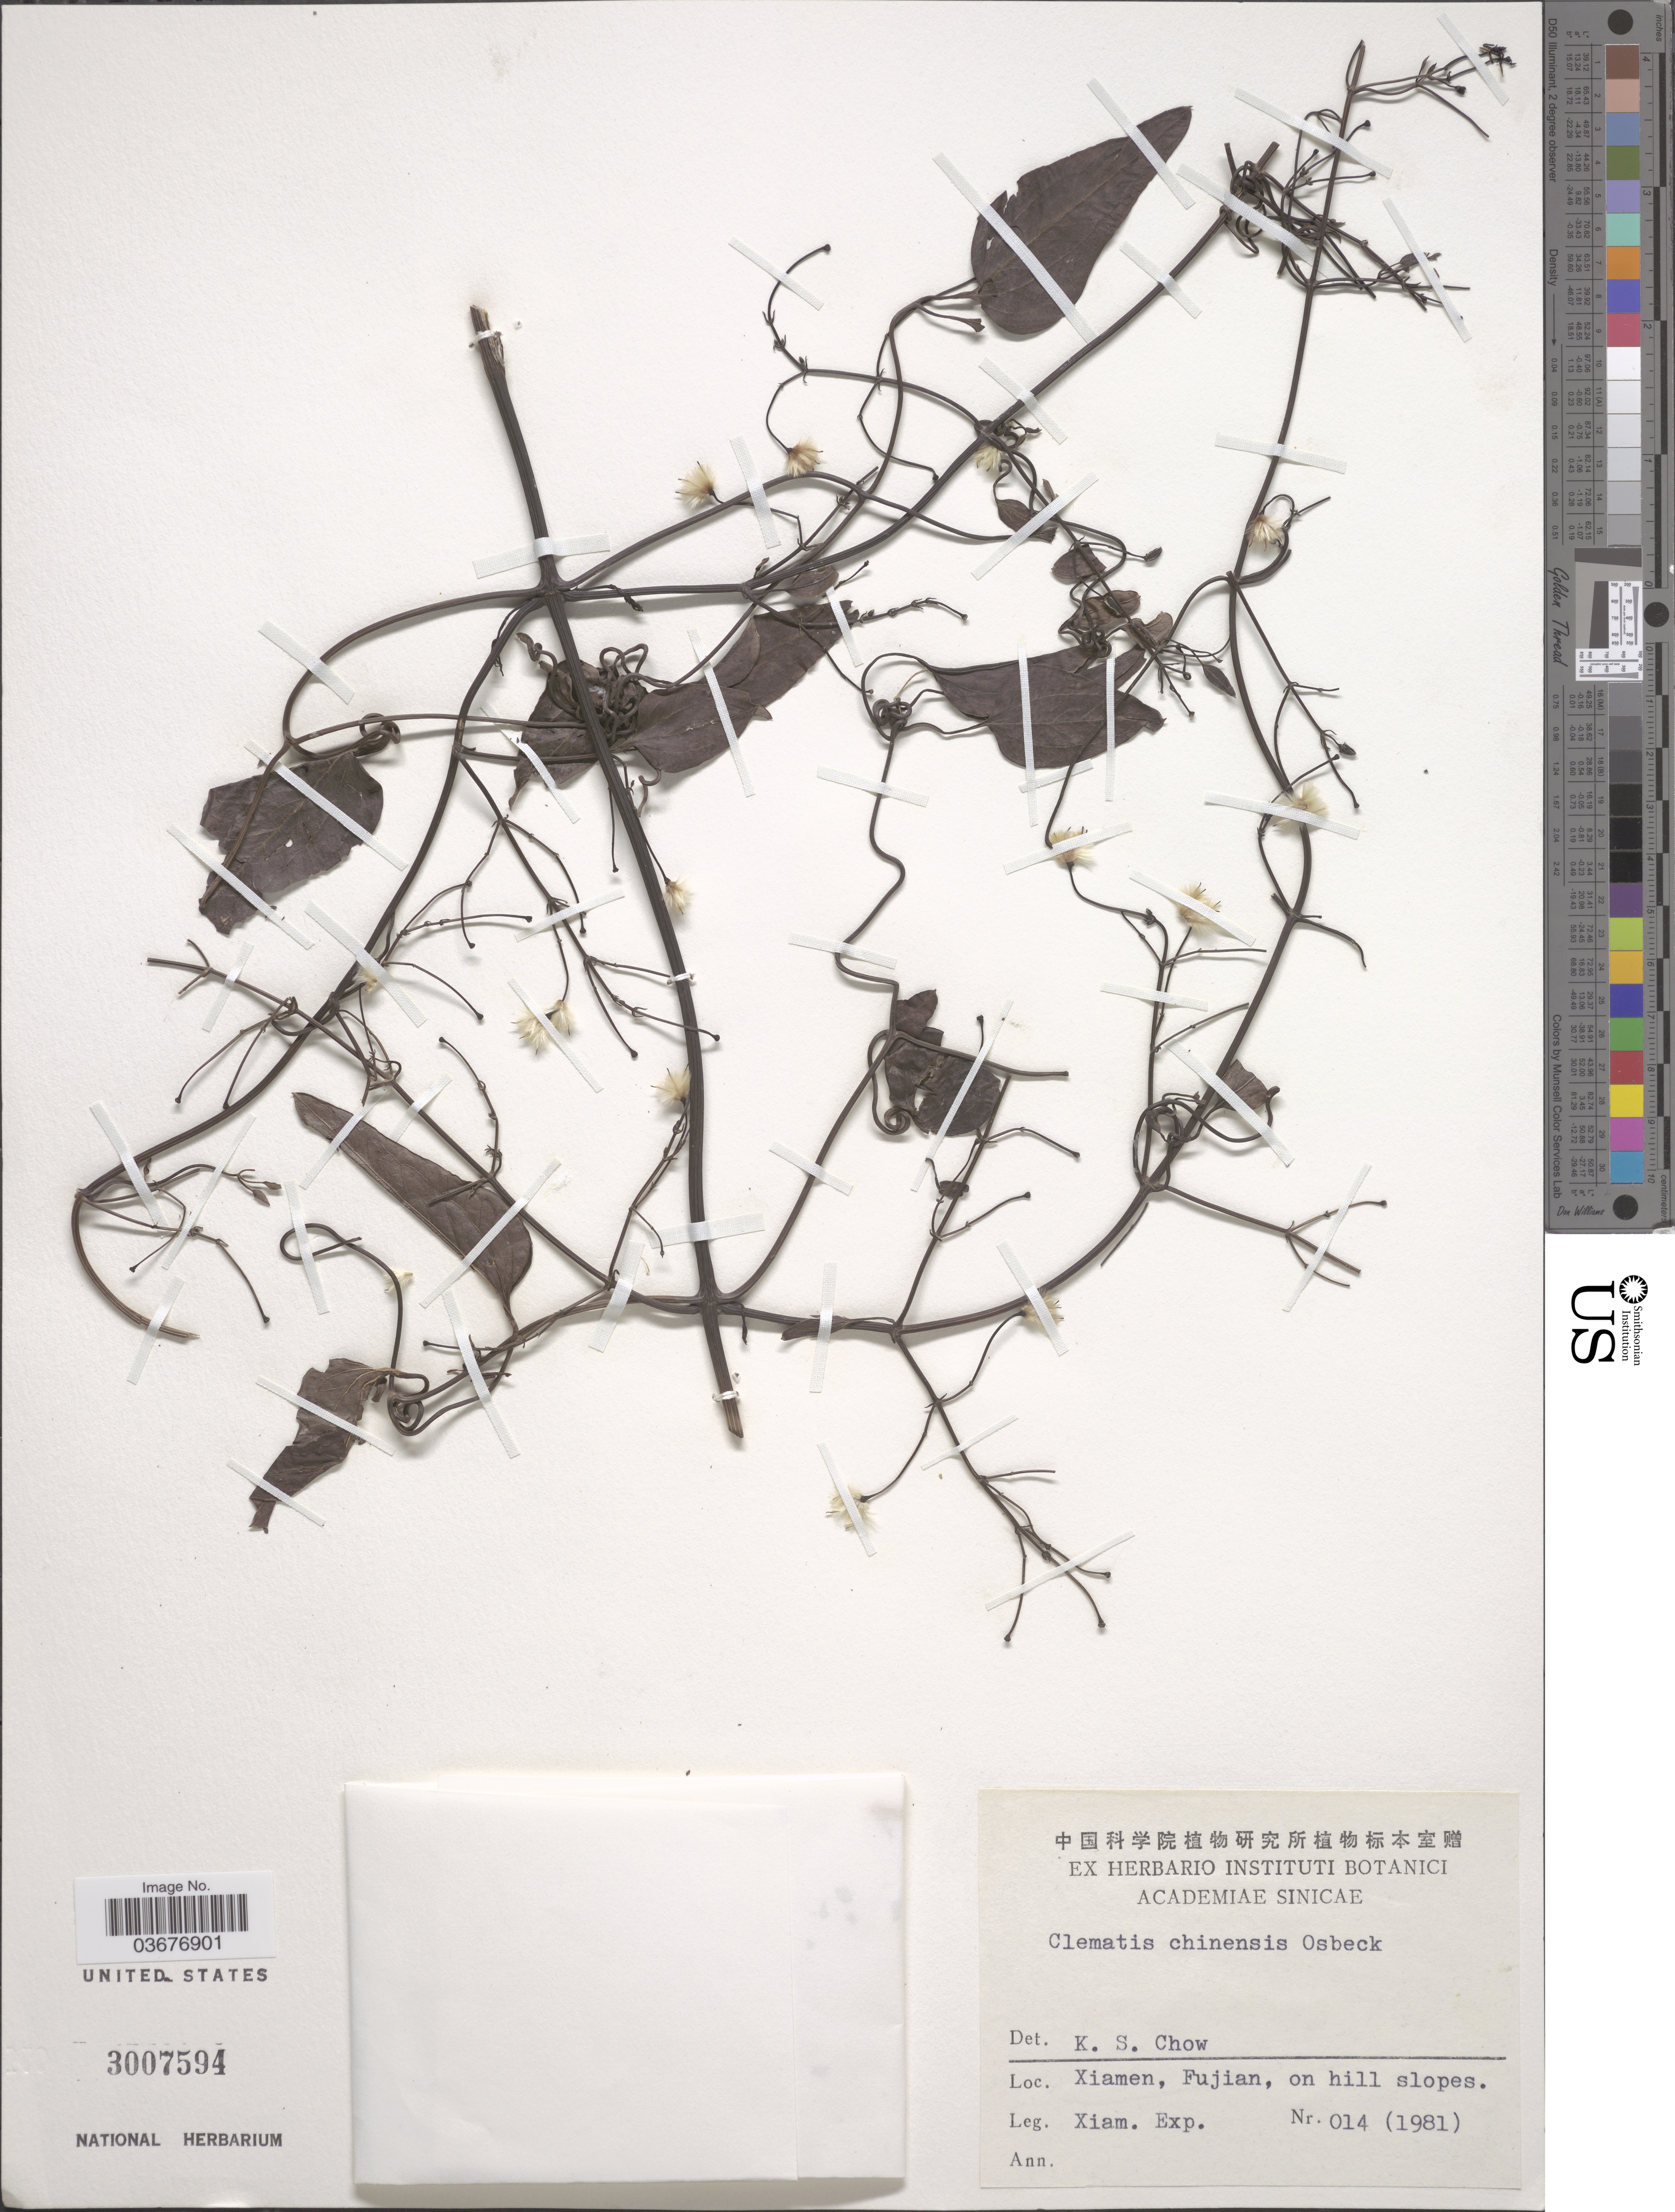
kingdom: Plantae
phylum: Tracheophyta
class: Magnoliopsida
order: Ranunculales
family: Ranunculaceae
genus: Clematis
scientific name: Clematis chinensis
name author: Retz.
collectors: Xiamen Expedition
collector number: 014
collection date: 1981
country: China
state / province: Fujian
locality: Xiamen.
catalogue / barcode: US 3007594